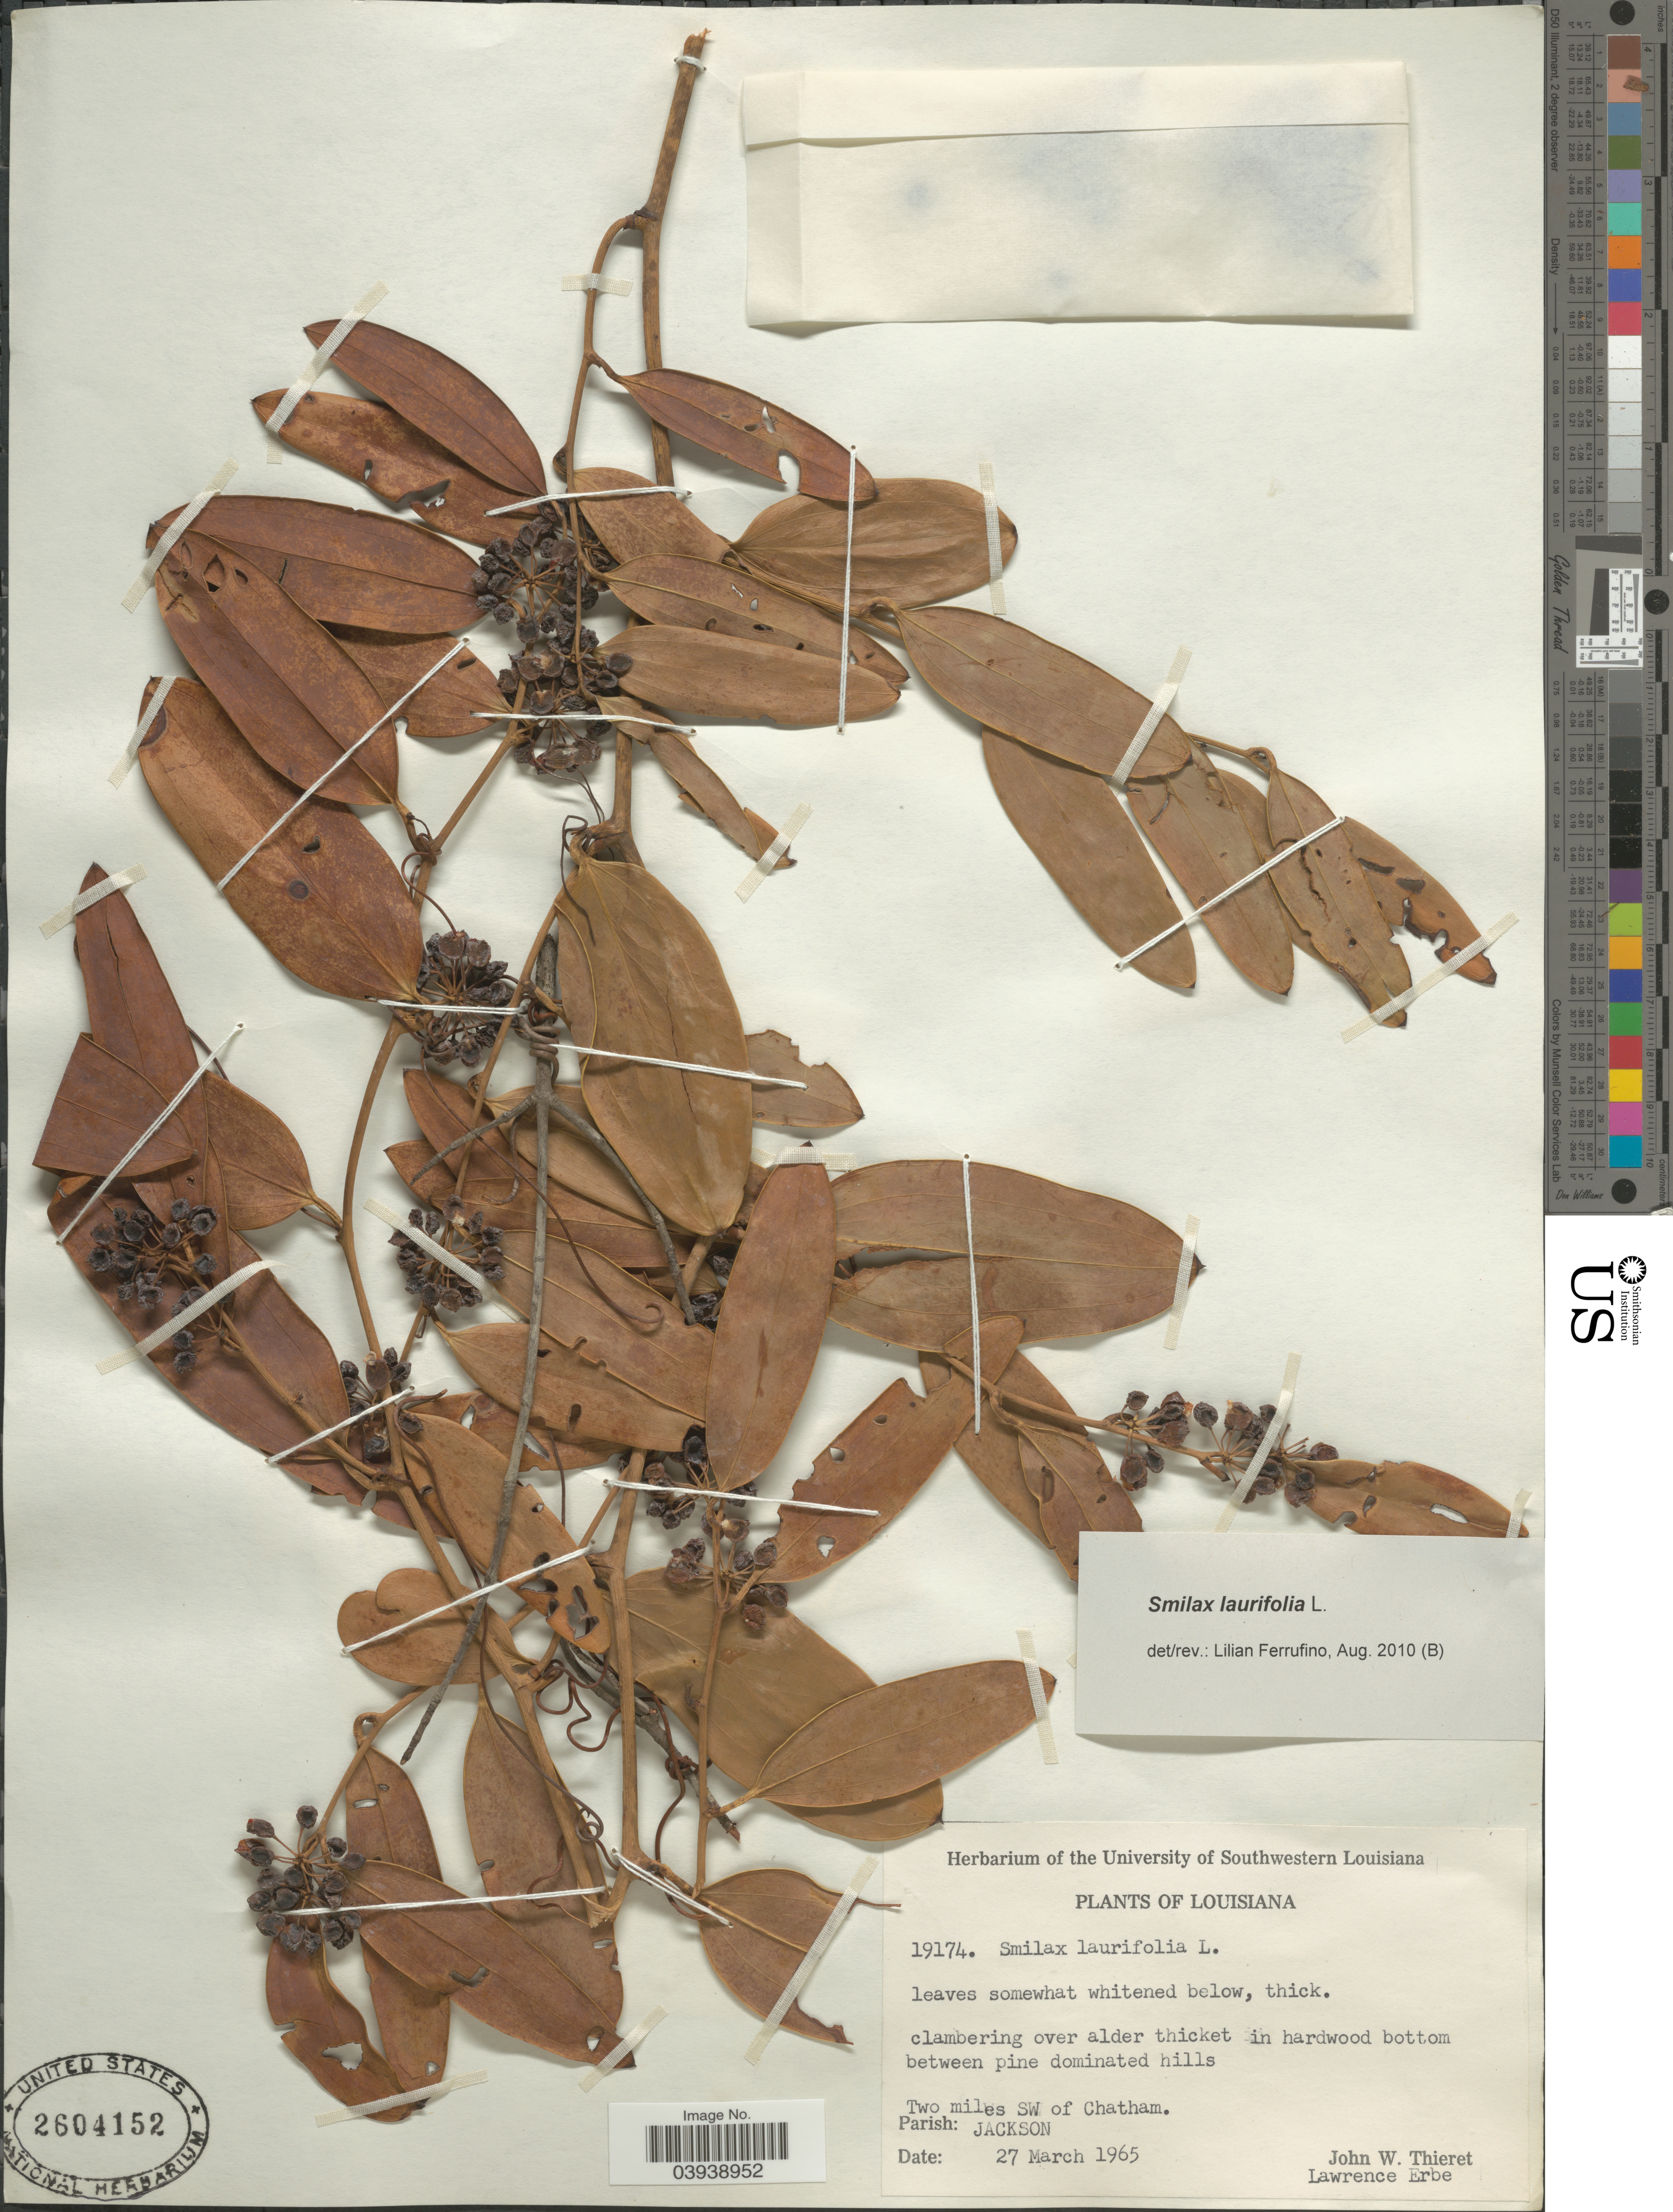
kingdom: Plantae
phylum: Tracheophyta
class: Liliopsida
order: Liliales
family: Smilacaceae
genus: Smilax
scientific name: Smilax laurifolia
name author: L.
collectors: J. W. Thieret & L. Erbe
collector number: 19174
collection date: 1965-03-27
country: United States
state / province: Louisiana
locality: Two miles SW of Chatham. Parish: Jackson.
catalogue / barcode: US 2604152